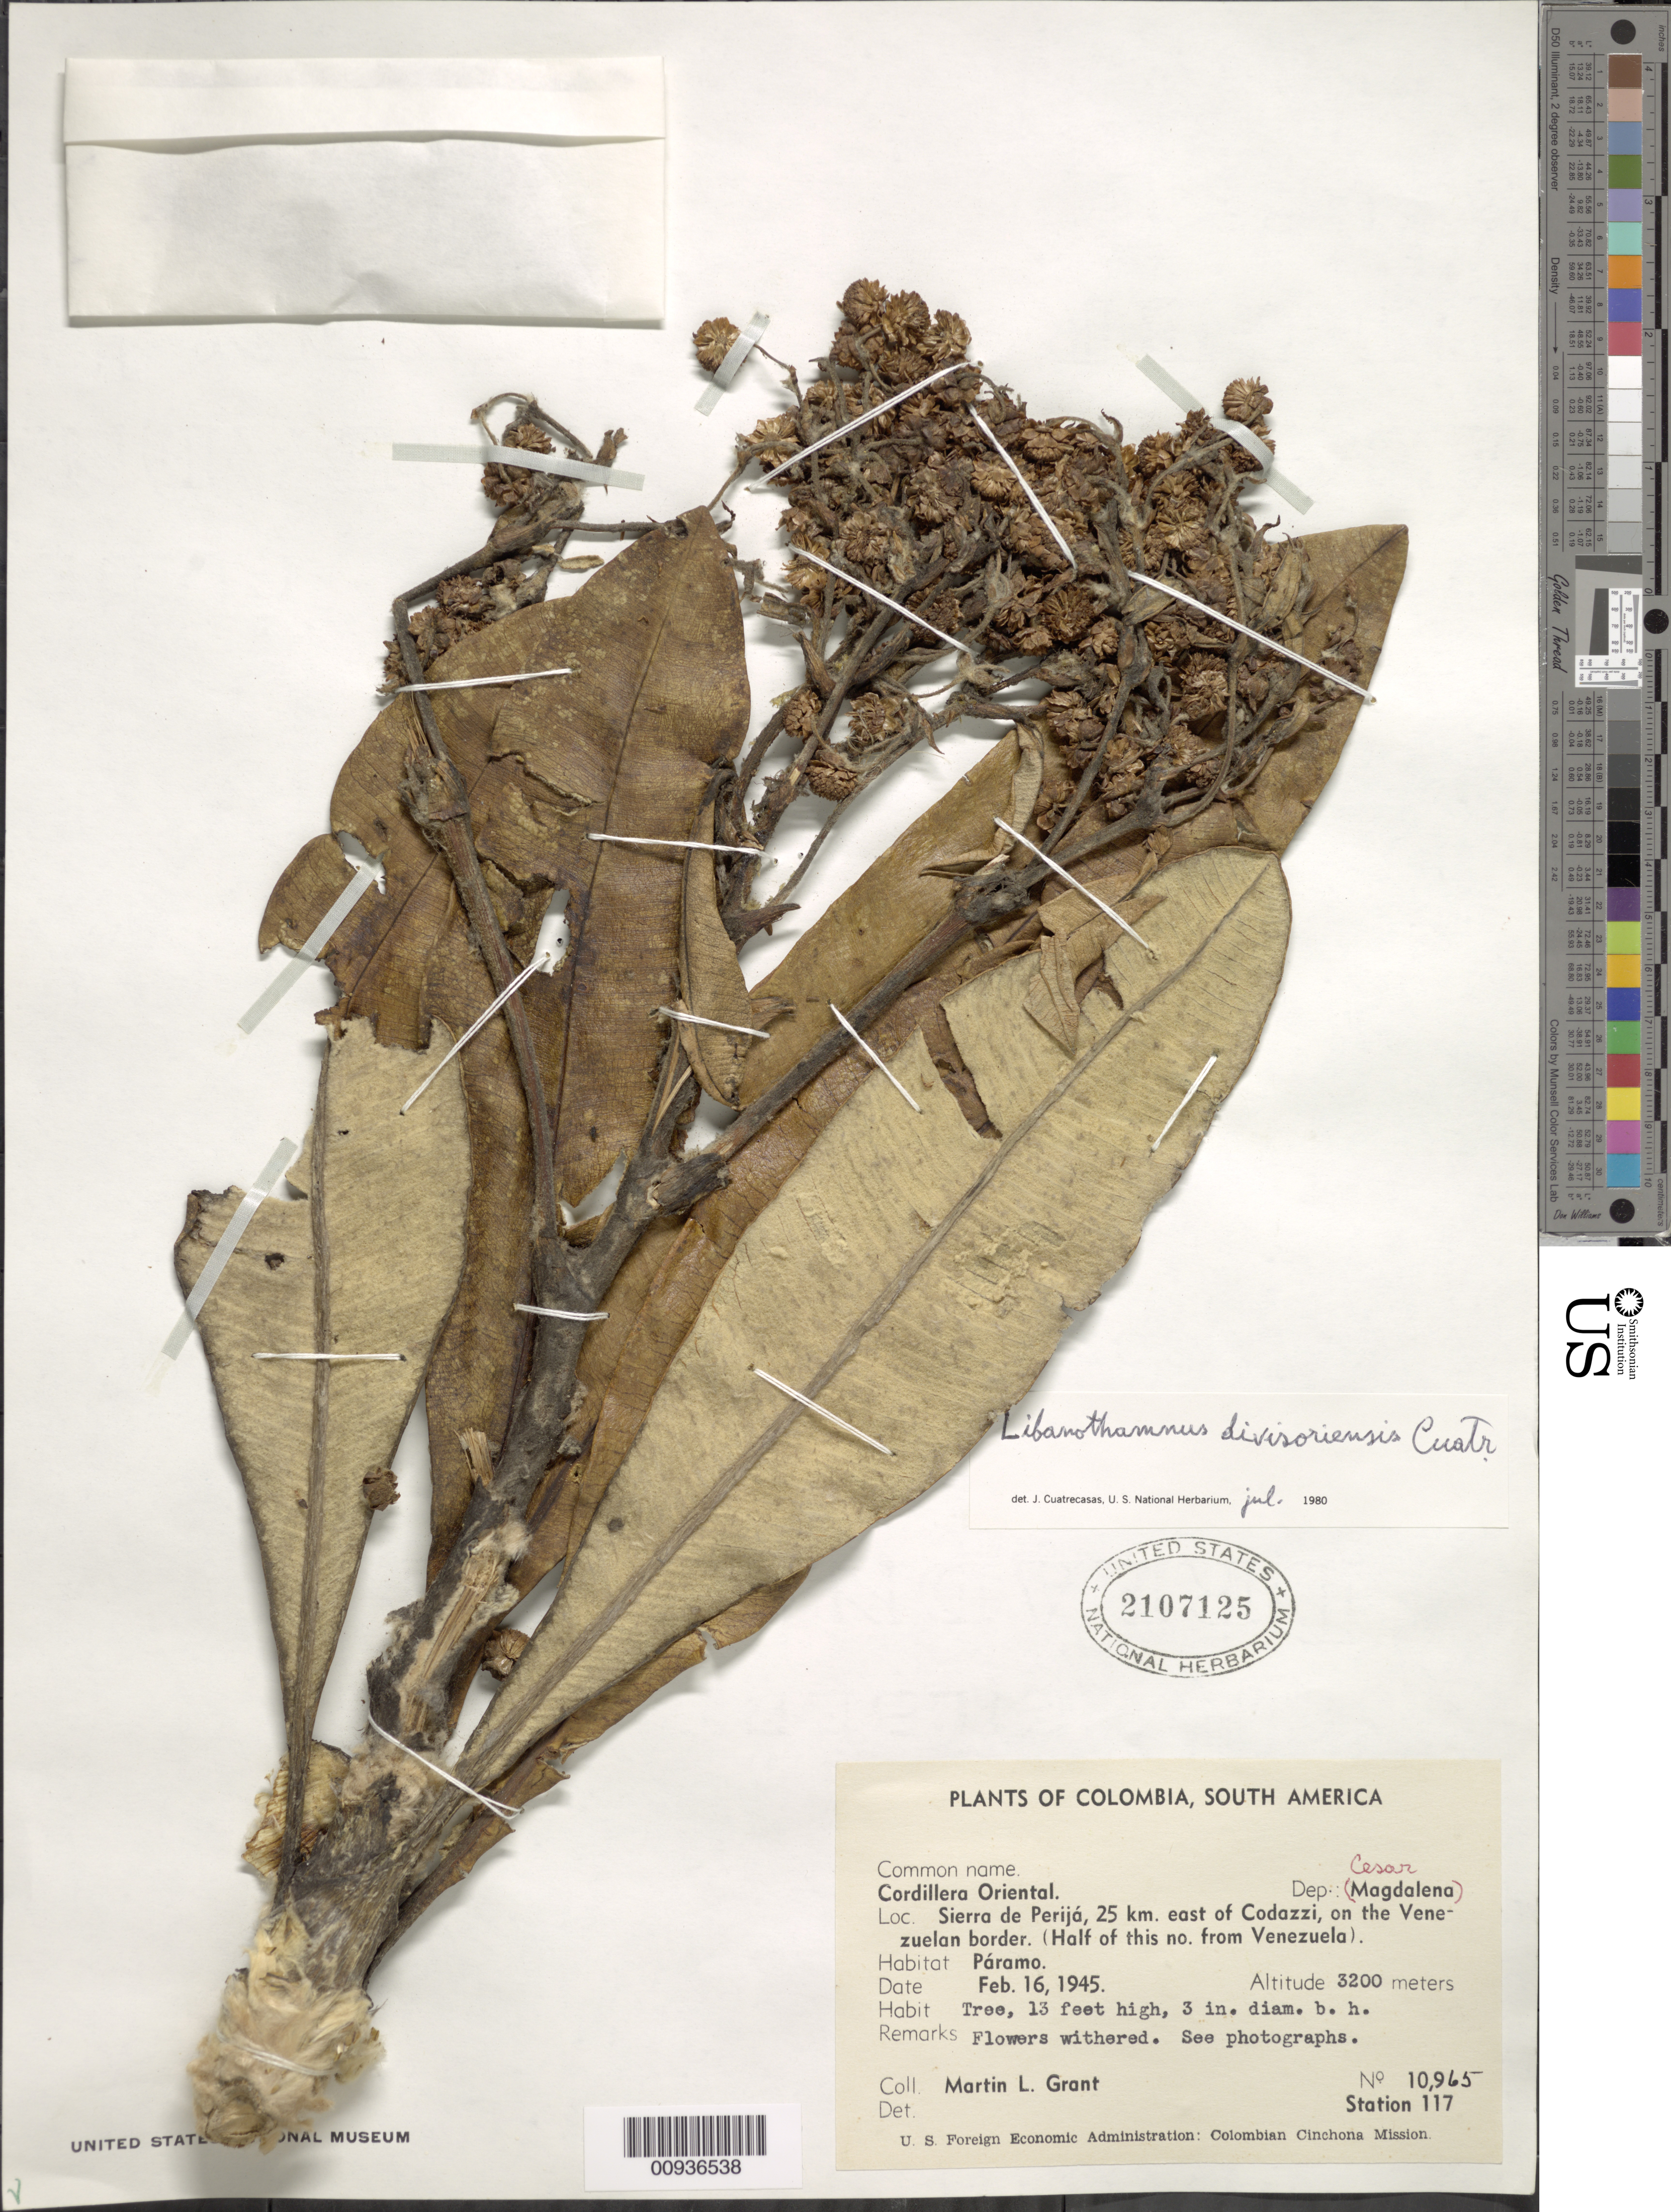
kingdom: Plantae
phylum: Tracheophyta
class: Magnoliopsida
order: Asterales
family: Asteraceae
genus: Libanothamnus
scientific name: Libanothamnus divisoriensis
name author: Cuatrec.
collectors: M. L. Grant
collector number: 10965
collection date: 1945-02-16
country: Colombia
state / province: Cesar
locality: Sierra de Perijá, 25 km E of Codazzi, on the Venezuelan border (half of this number from Venezuela).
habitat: Páramo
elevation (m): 3200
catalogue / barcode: US 2107125